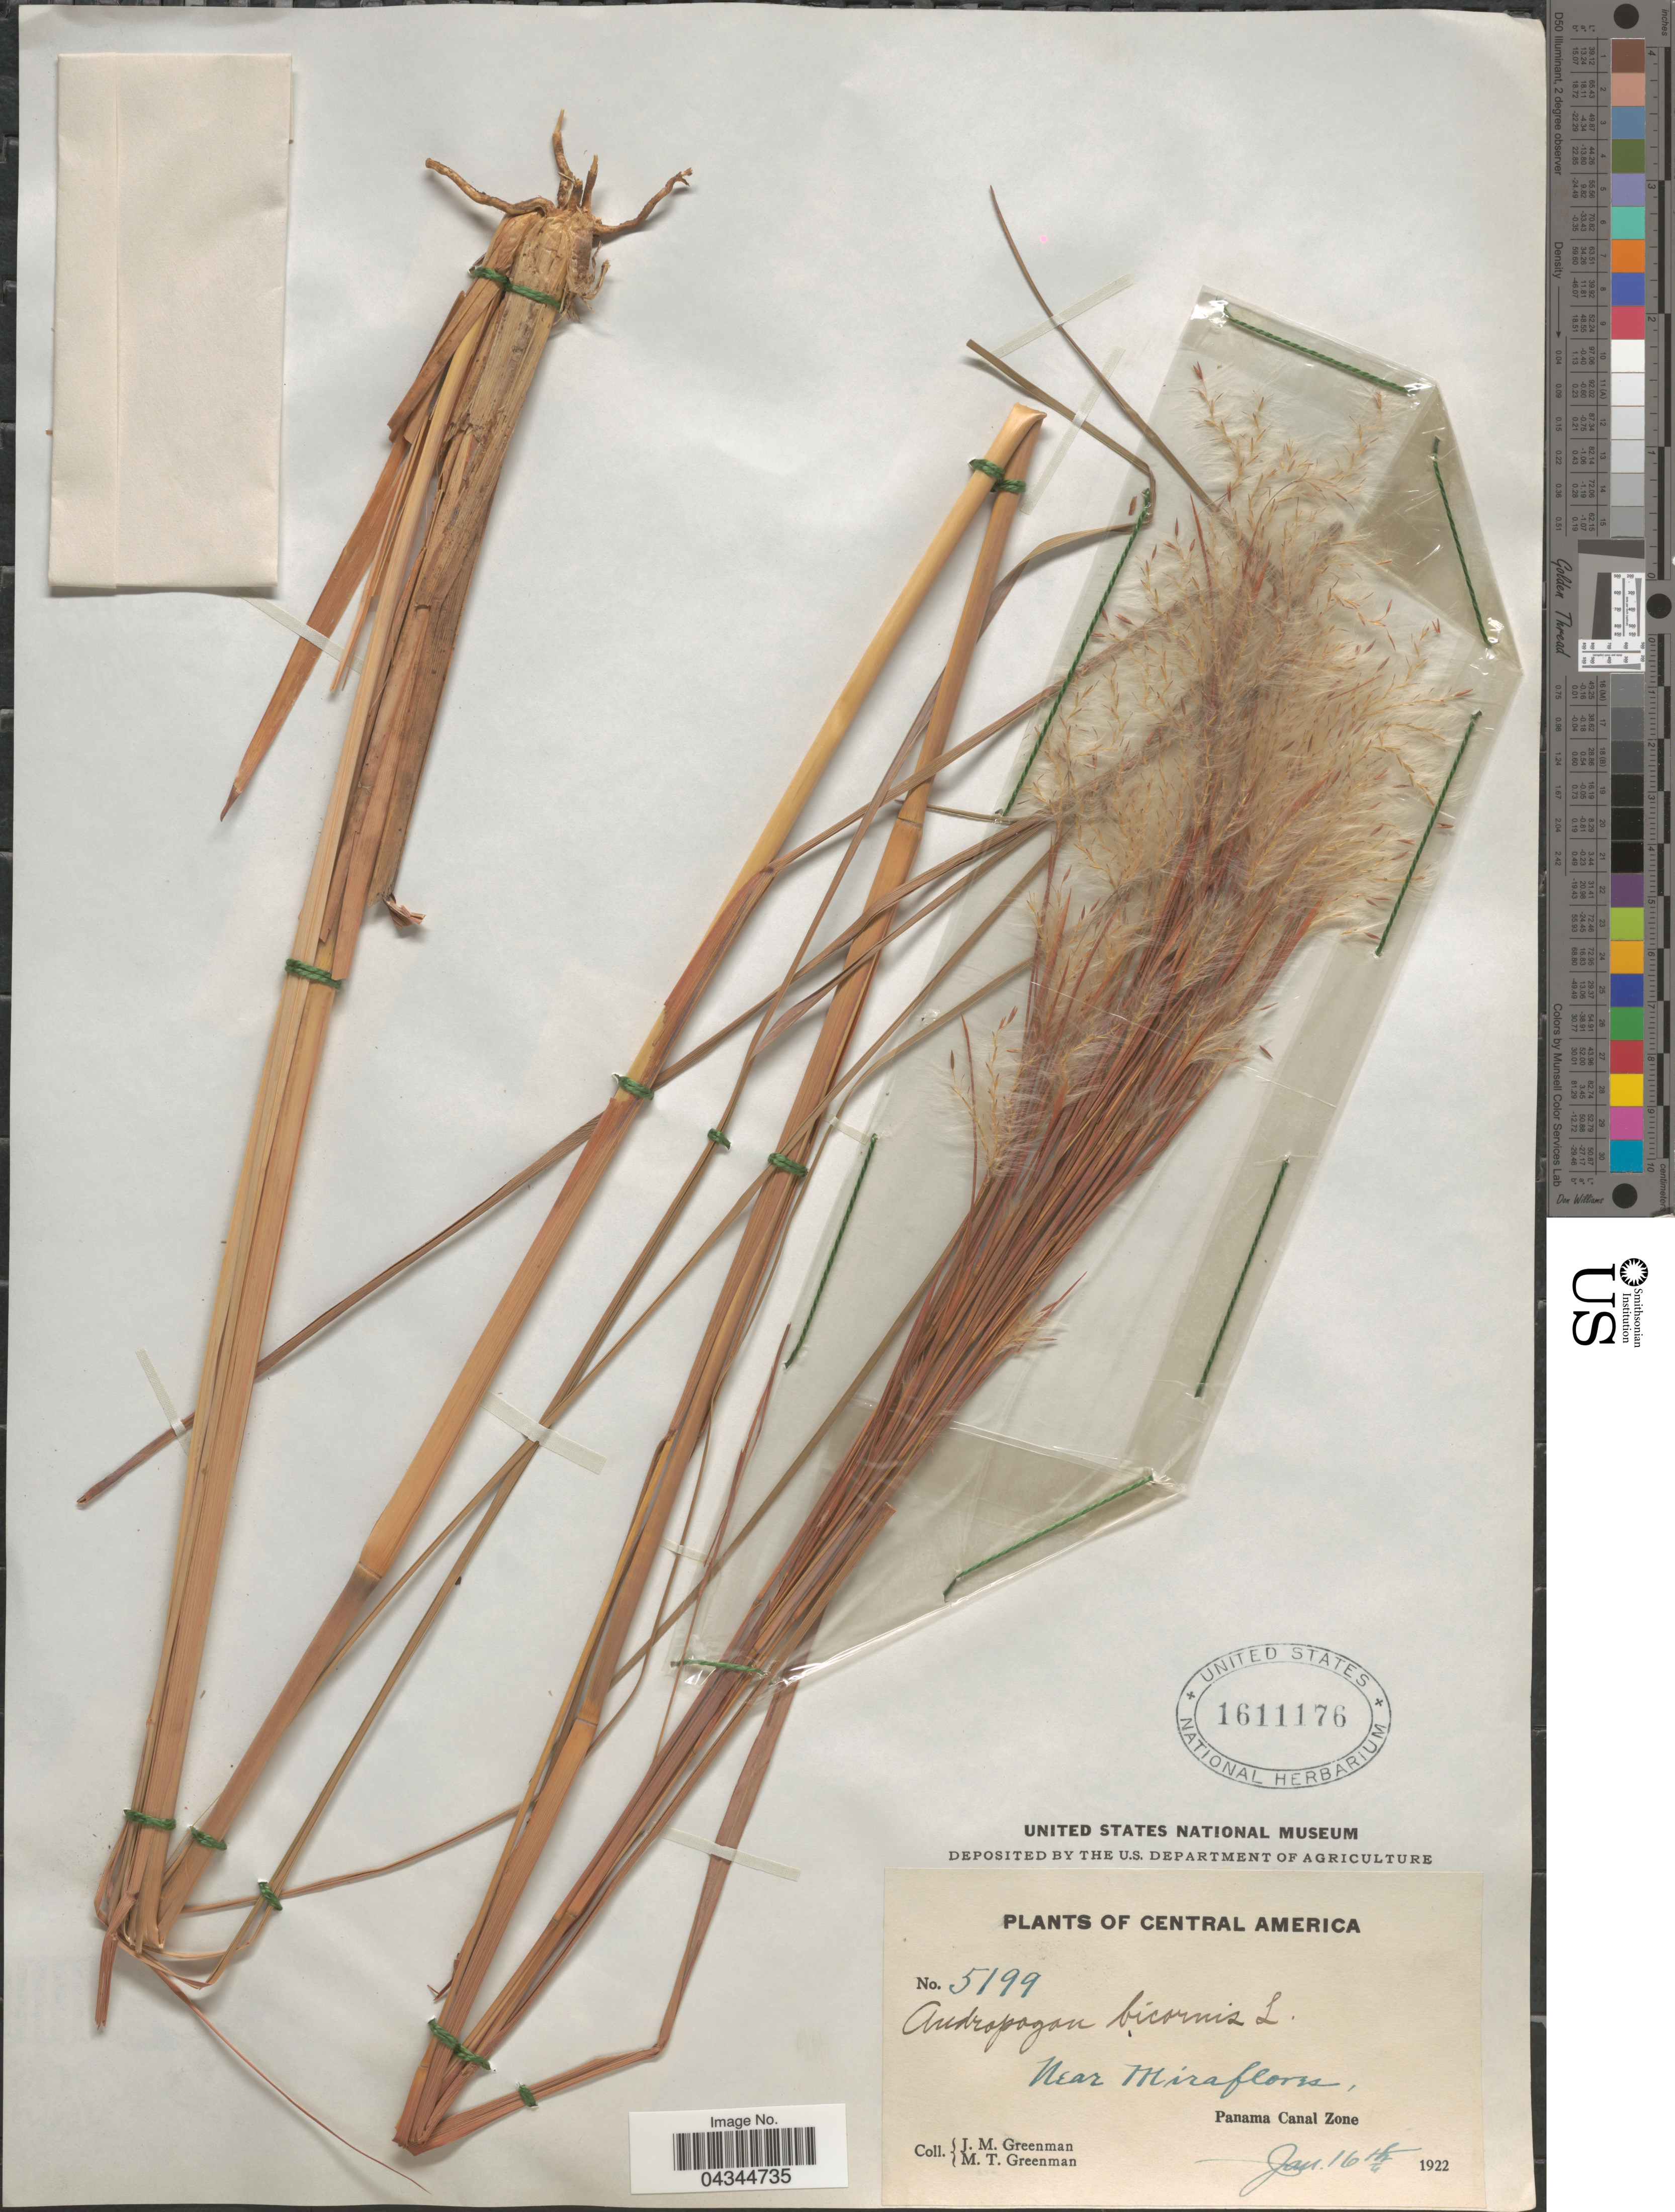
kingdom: Plantae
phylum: Tracheophyta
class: Liliopsida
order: Poales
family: Poaceae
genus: Andropogon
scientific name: Andropogon bicornis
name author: L.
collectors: J. M. Greenman & M. Greenman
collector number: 5199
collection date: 1922-01-16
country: Panama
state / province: Colón / Panamá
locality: Central America. Near Miraflores, Panama Canal Zone.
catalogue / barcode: US 1611176